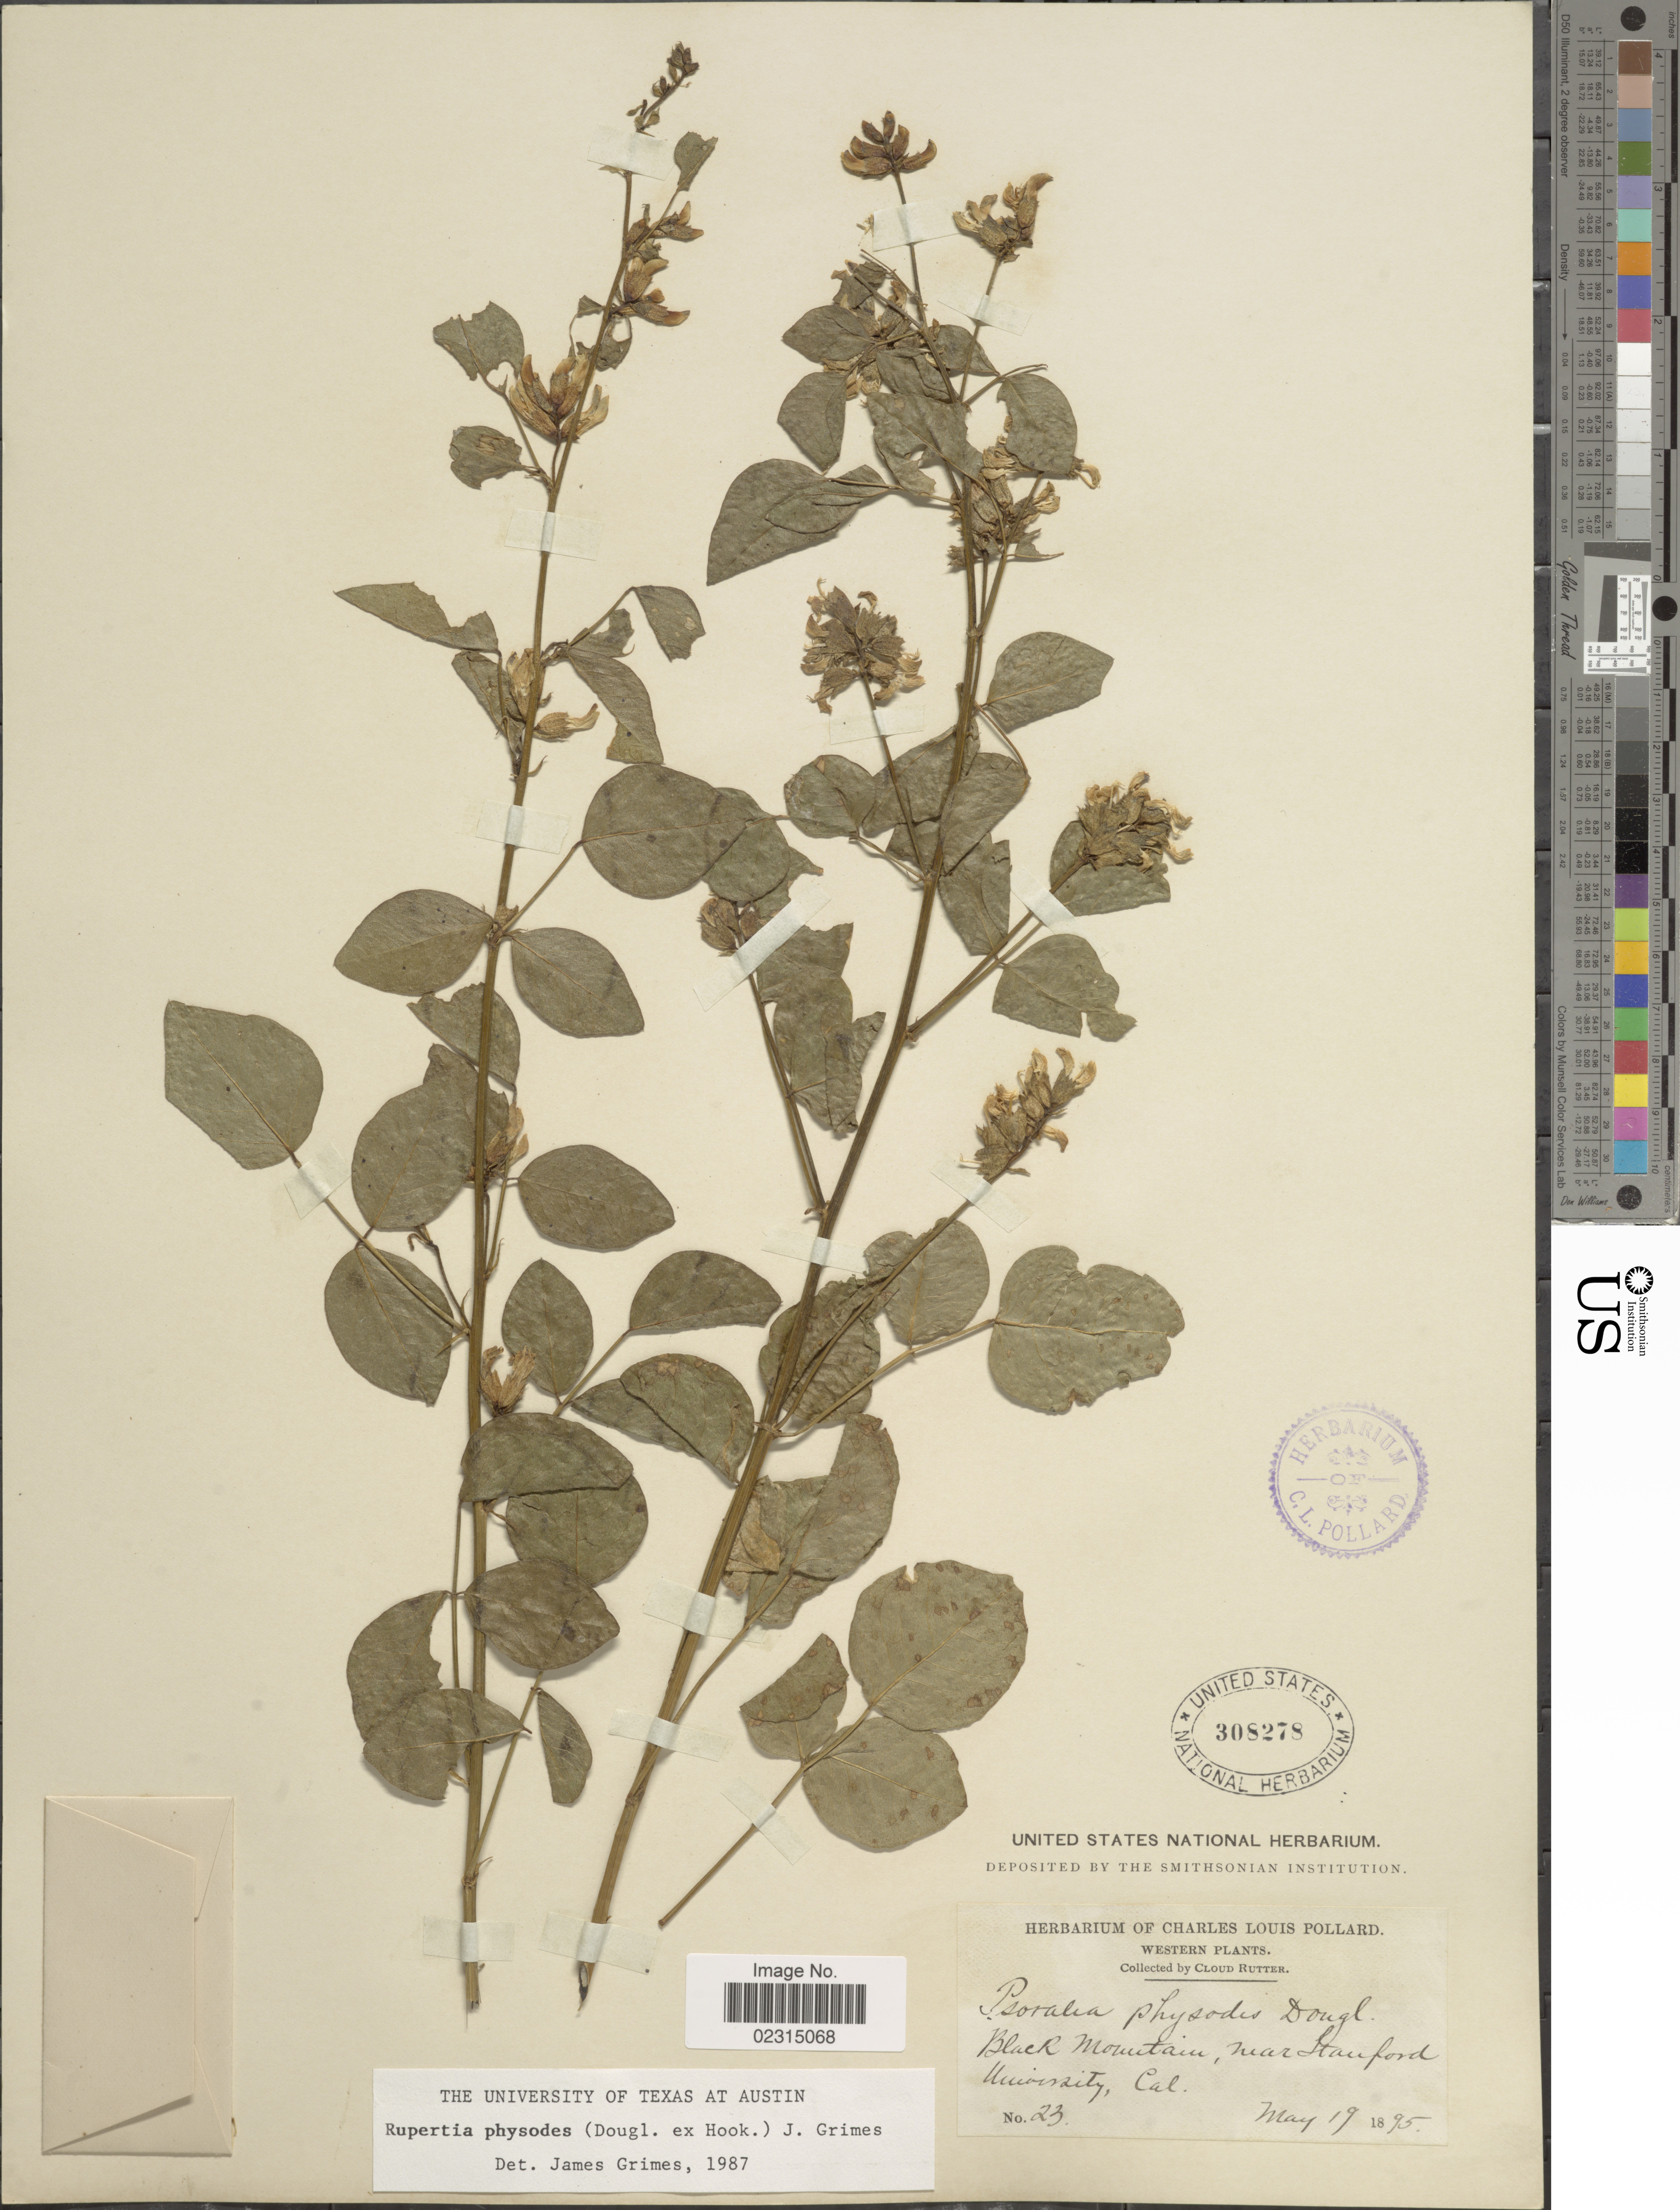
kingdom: Plantae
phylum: Tracheophyta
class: Magnoliopsida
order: Fabales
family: Fabaceae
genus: Rupertia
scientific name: Rupertia physodes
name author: (Douglas) J.W. Grimes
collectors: C. Rutter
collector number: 23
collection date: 1895-05-19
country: United States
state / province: California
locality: Western, Black Mountain, near Hamford University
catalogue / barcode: US 308278